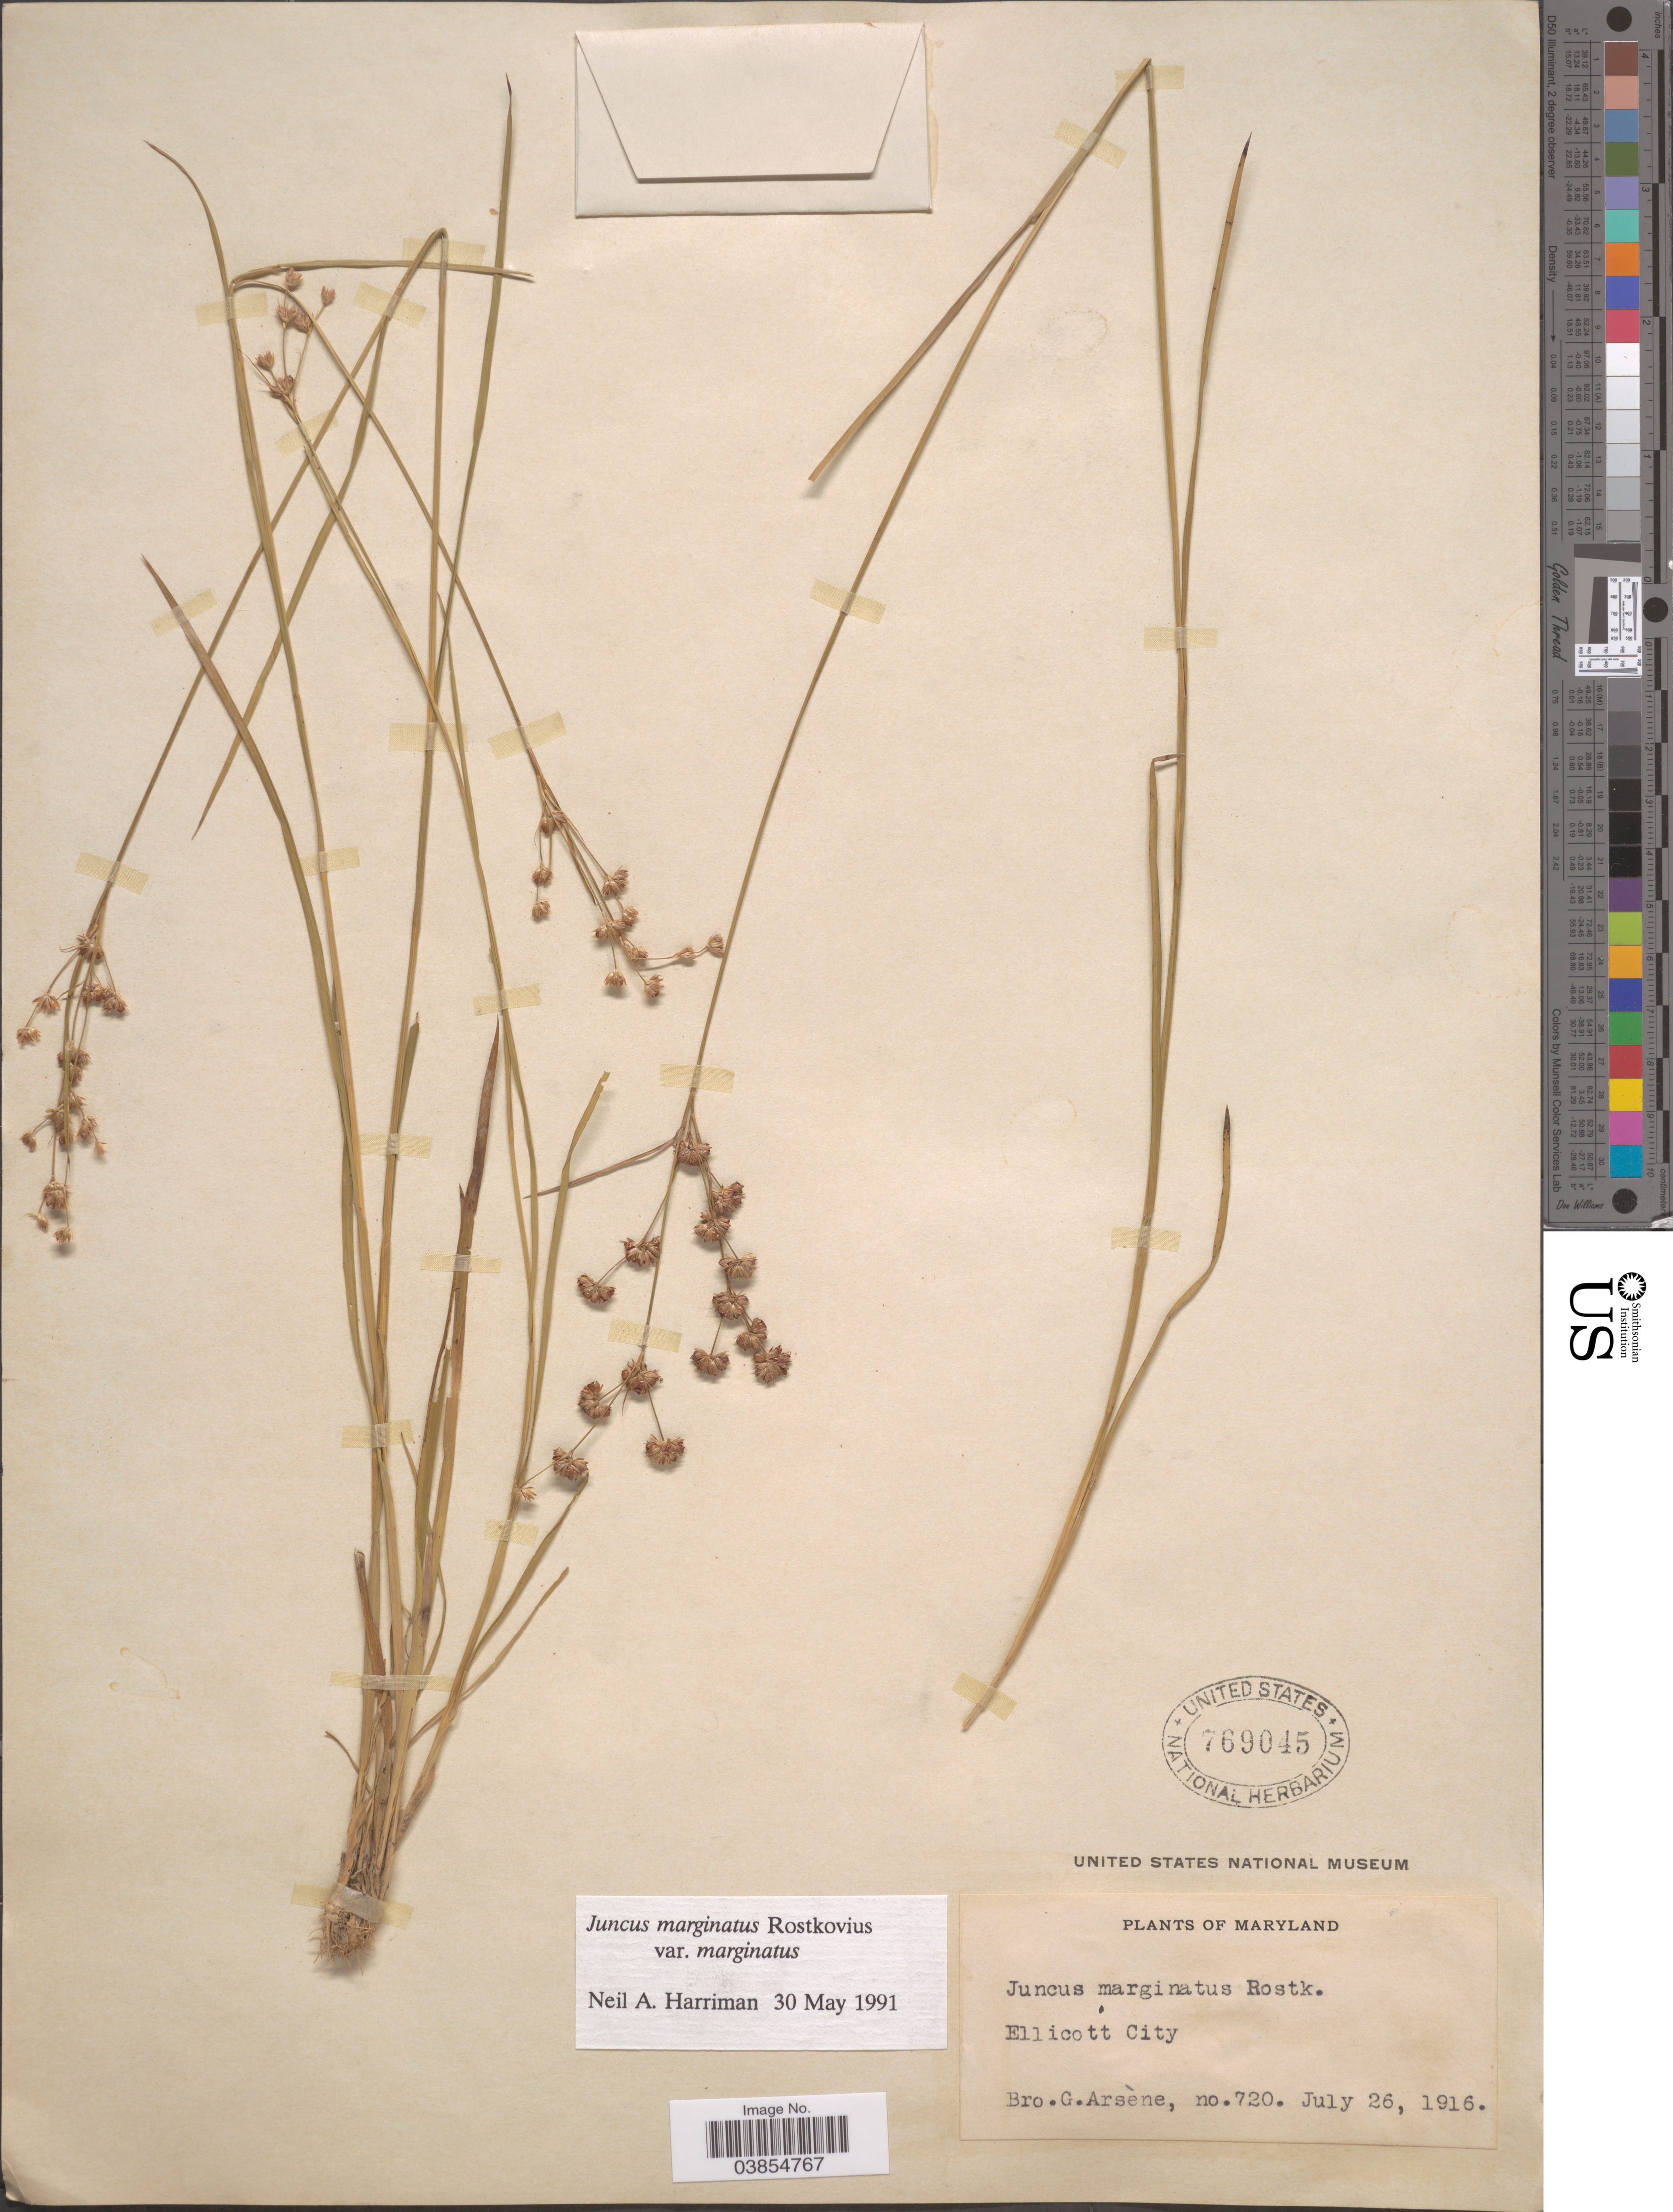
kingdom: Plantae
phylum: Tracheophyta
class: Liliopsida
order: Poales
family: Juncaceae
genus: Juncus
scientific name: Juncus marginatus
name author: Rostk.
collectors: Bro. G. Arsène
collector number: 720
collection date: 1916-07-26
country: United States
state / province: Maryland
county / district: Howard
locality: Ellicott City.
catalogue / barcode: US 769045